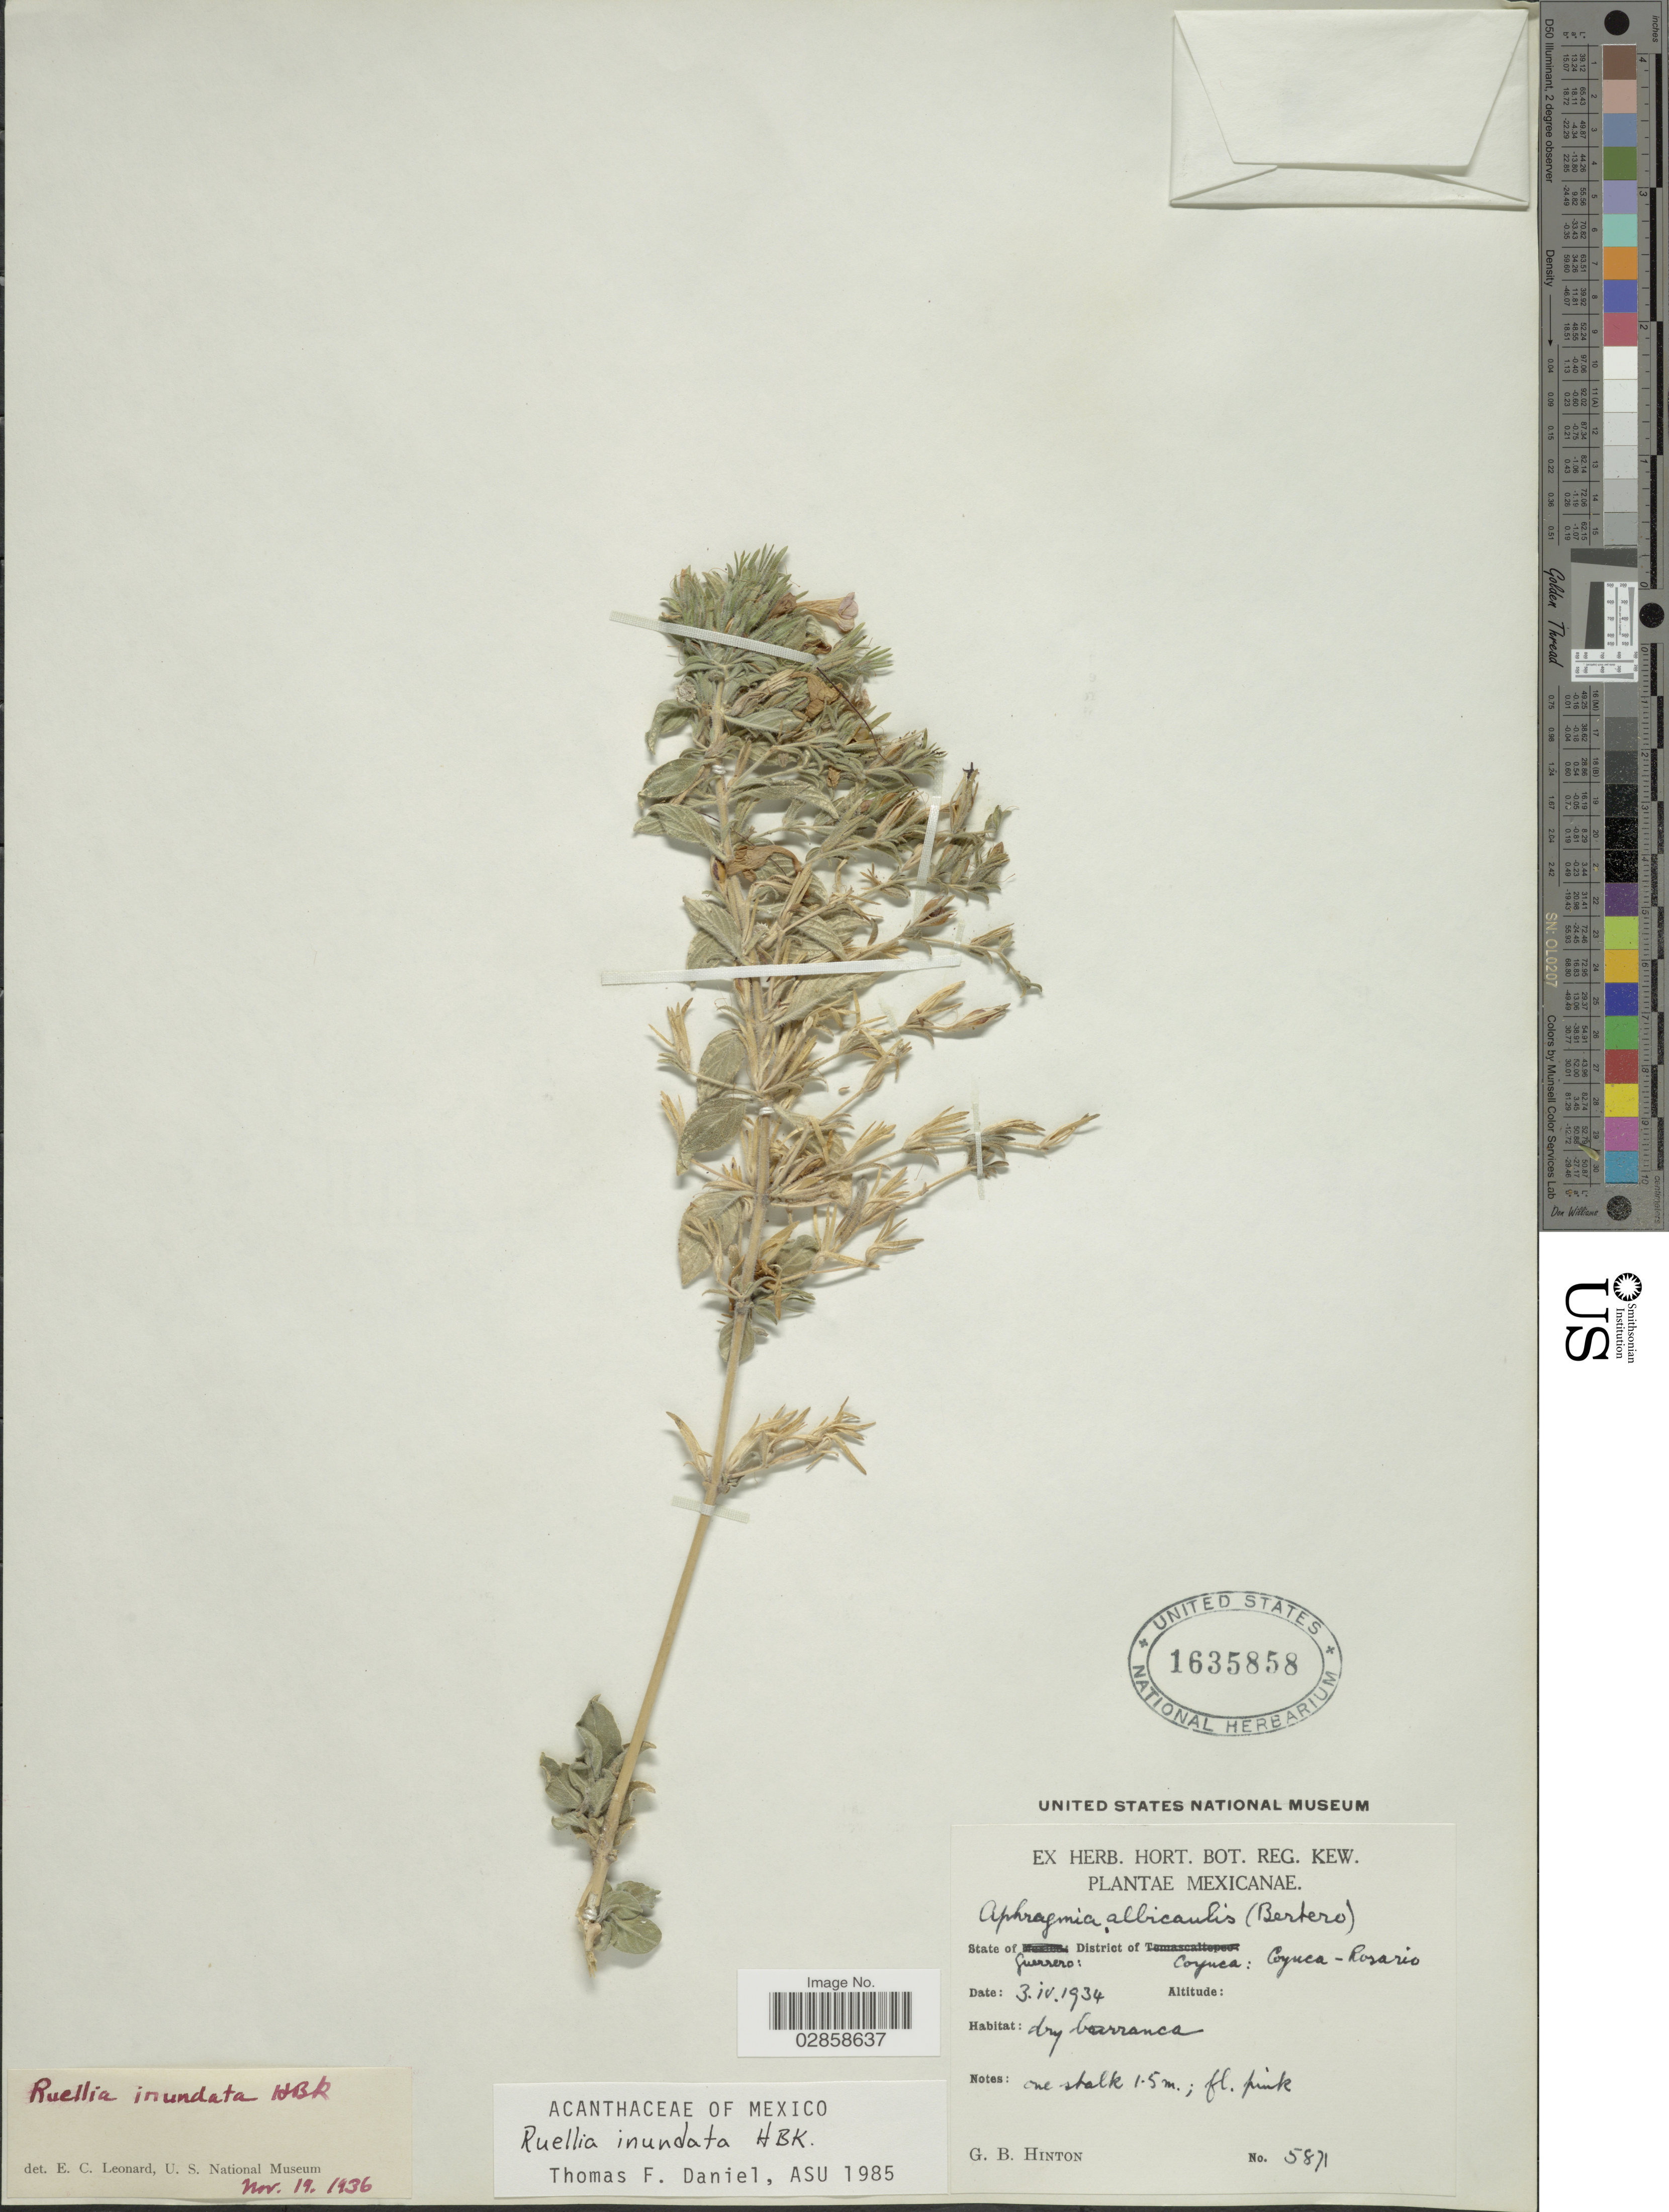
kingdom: Plantae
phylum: Tracheophyta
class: Magnoliopsida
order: Lamiales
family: Acanthaceae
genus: Ruellia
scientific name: Ruellia inundata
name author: Kunth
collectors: G. B. Hinton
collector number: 5871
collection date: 1934-04-03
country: Mexico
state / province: Guerrero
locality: District of Coyuca: Coyuca-Rosario.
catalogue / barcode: US 1635858